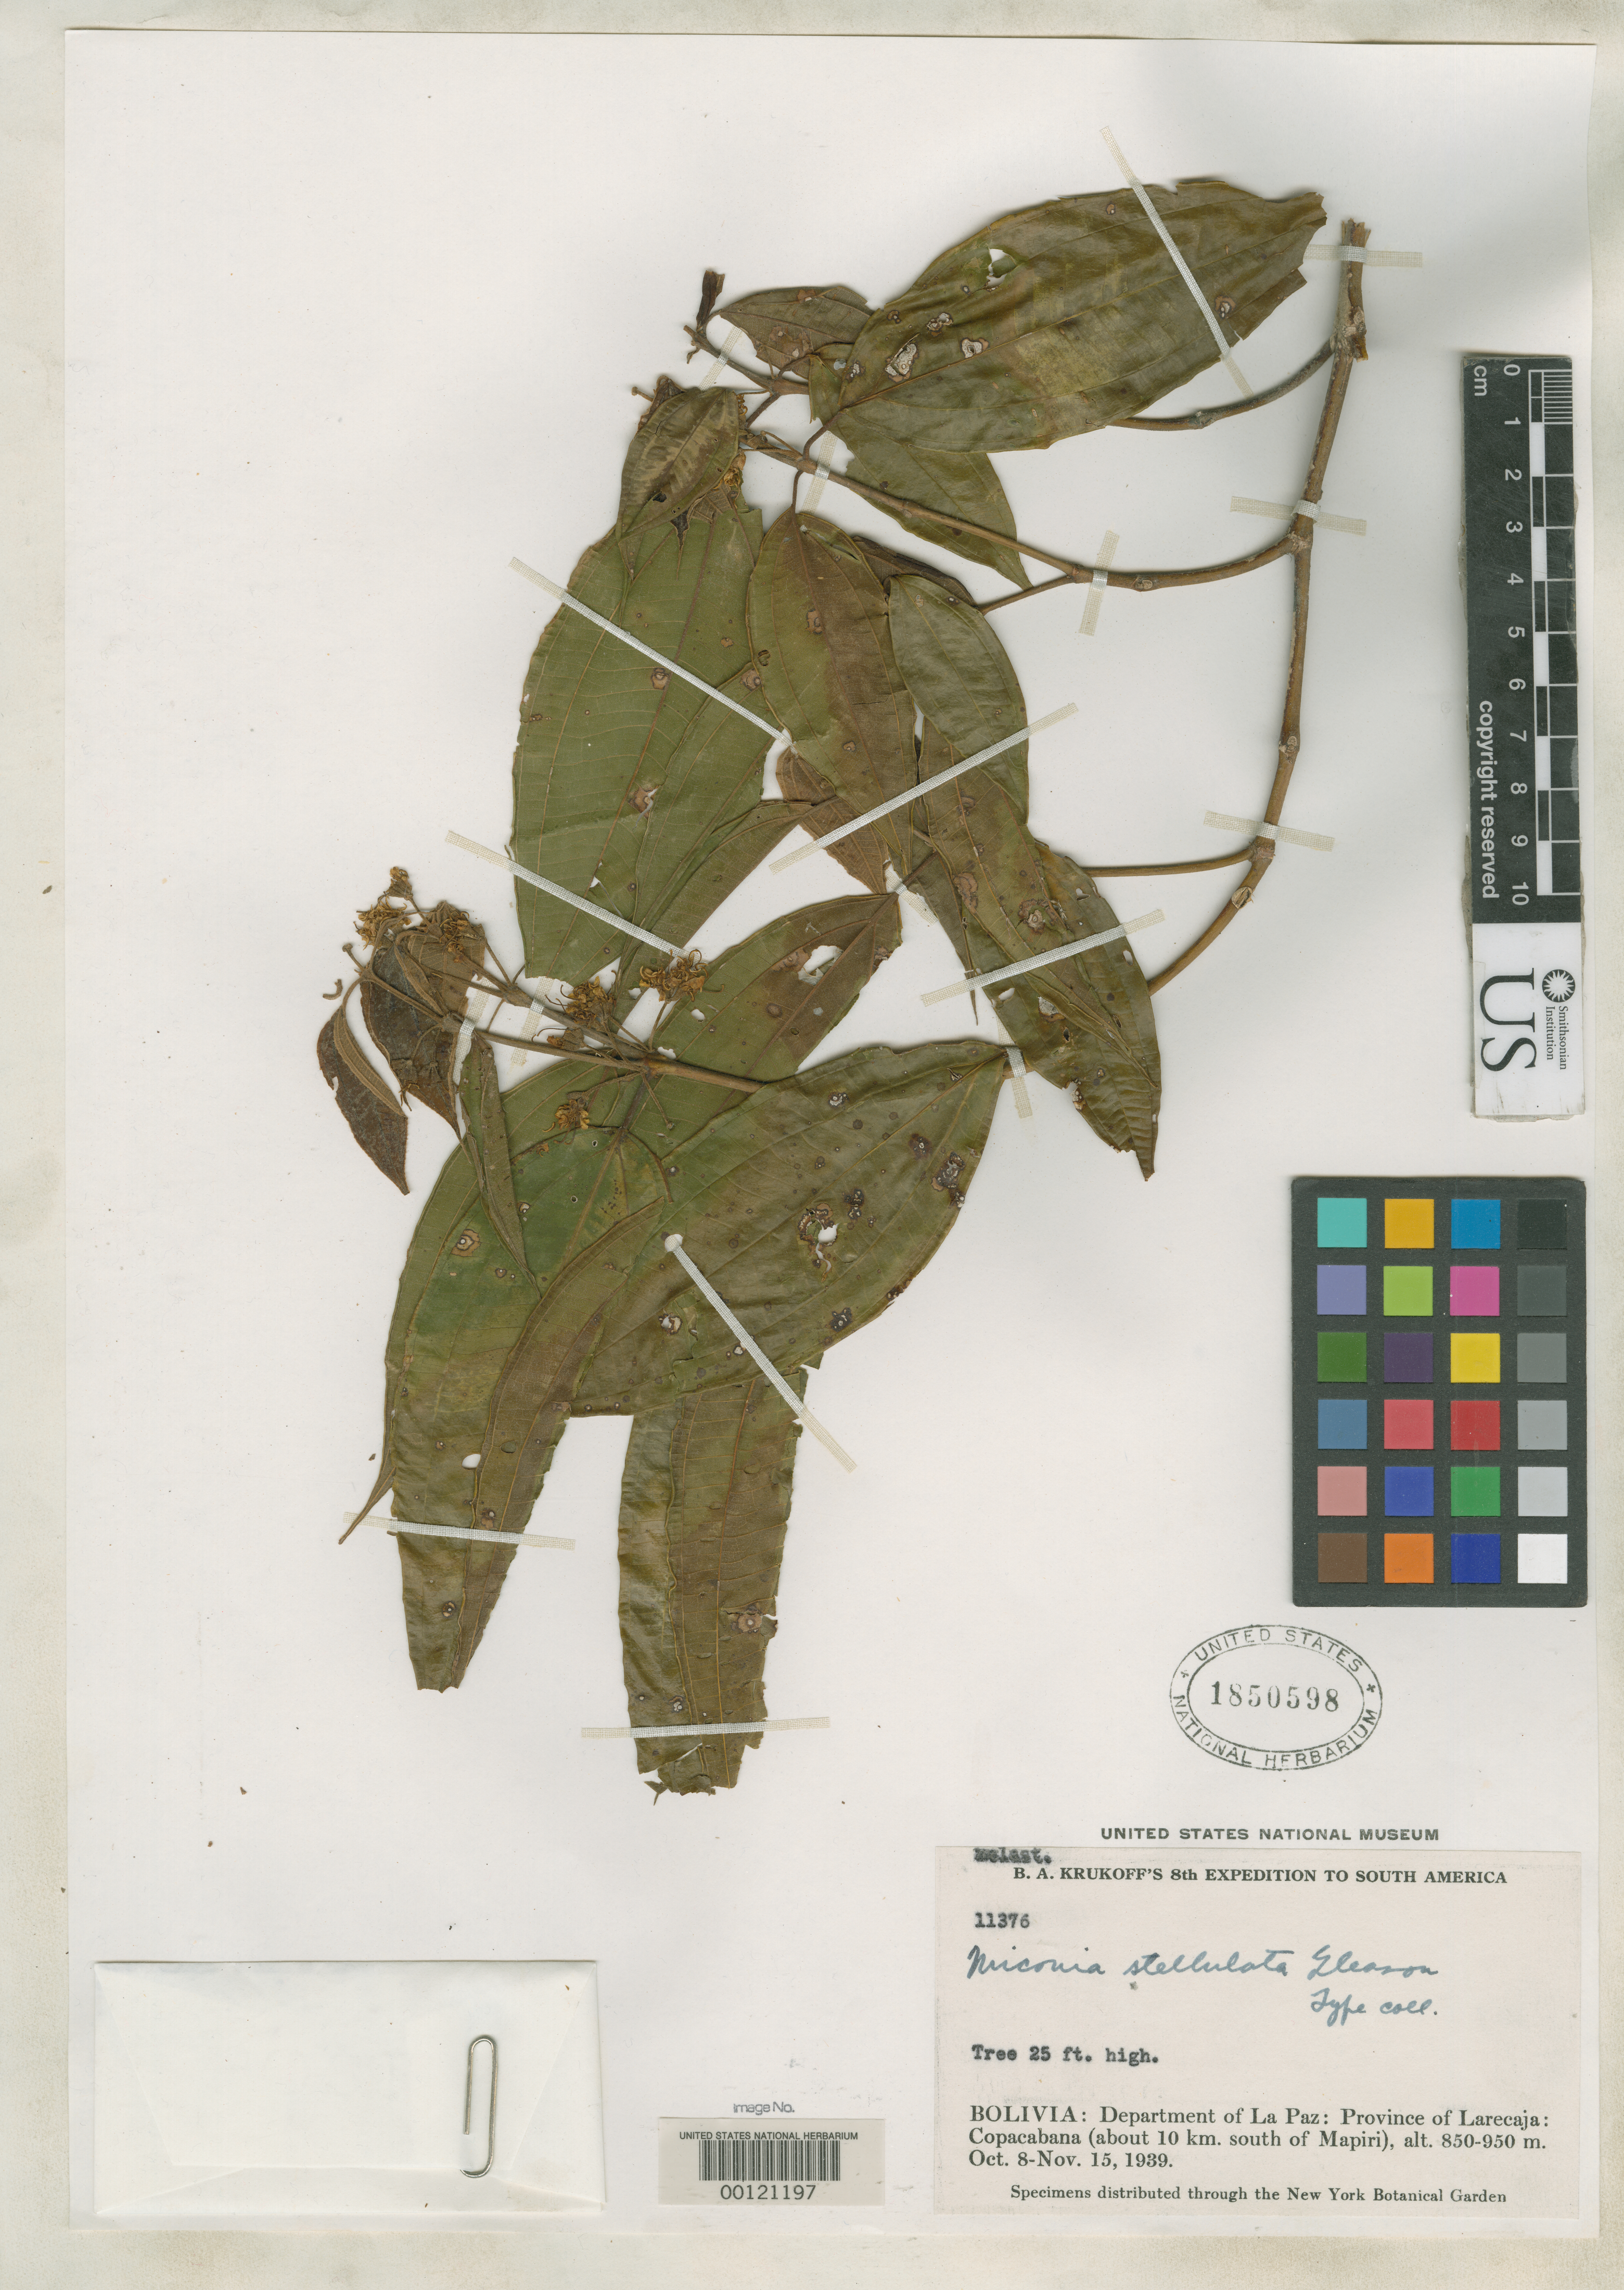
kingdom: Plantae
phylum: Tracheophyta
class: Magnoliopsida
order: Myrtales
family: Melastomataceae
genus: Miconia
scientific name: Miconia stellulata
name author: Gleason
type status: Isotype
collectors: B. A. Krukoff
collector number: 11376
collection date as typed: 08 Oct 1939 to 15 Nov 1939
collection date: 1939-10-08/1939-11-15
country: Bolivia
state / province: La Paz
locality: Larecaja, Copacabana.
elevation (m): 850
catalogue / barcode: US 1850598